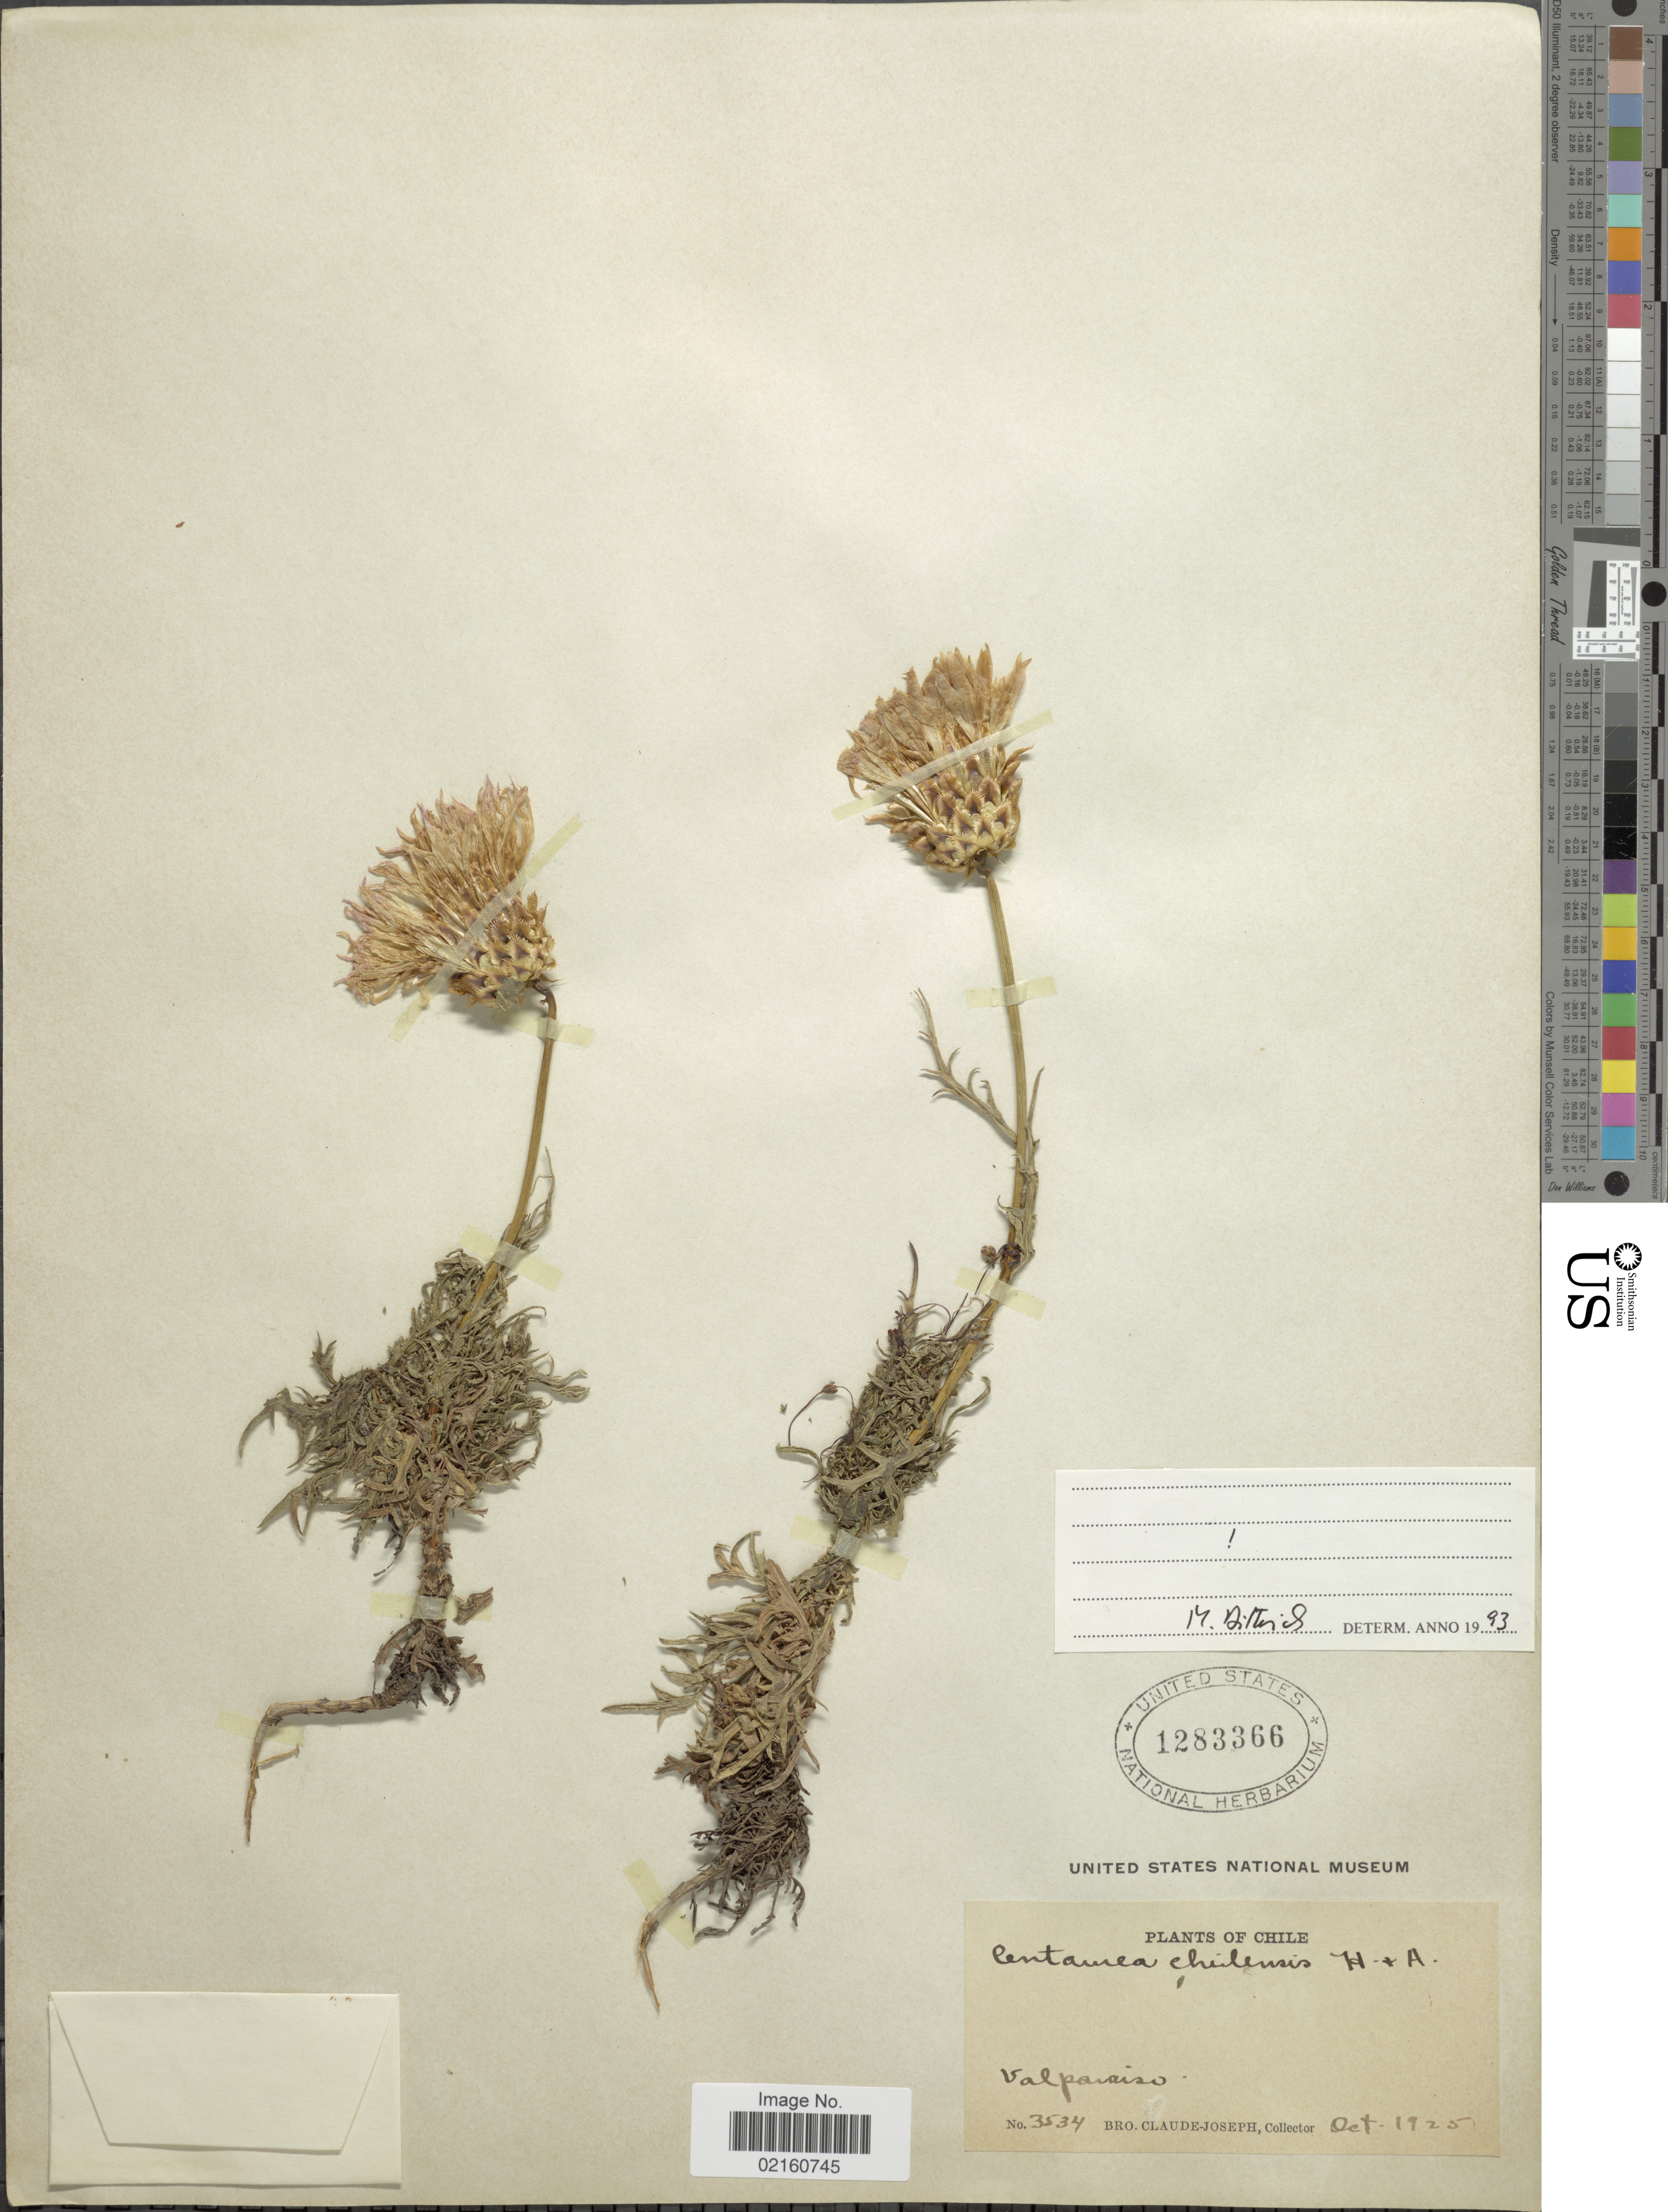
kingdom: Plantae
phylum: Tracheophyta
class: Magnoliopsida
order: Asterales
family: Asteraceae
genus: Centaurea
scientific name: Centaurea chilensis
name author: Bertero ex Hook. & Arn.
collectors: Bro. Claude-Joseph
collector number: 3534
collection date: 1925-10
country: Chile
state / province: Valparaíso (V)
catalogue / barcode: US 1283366